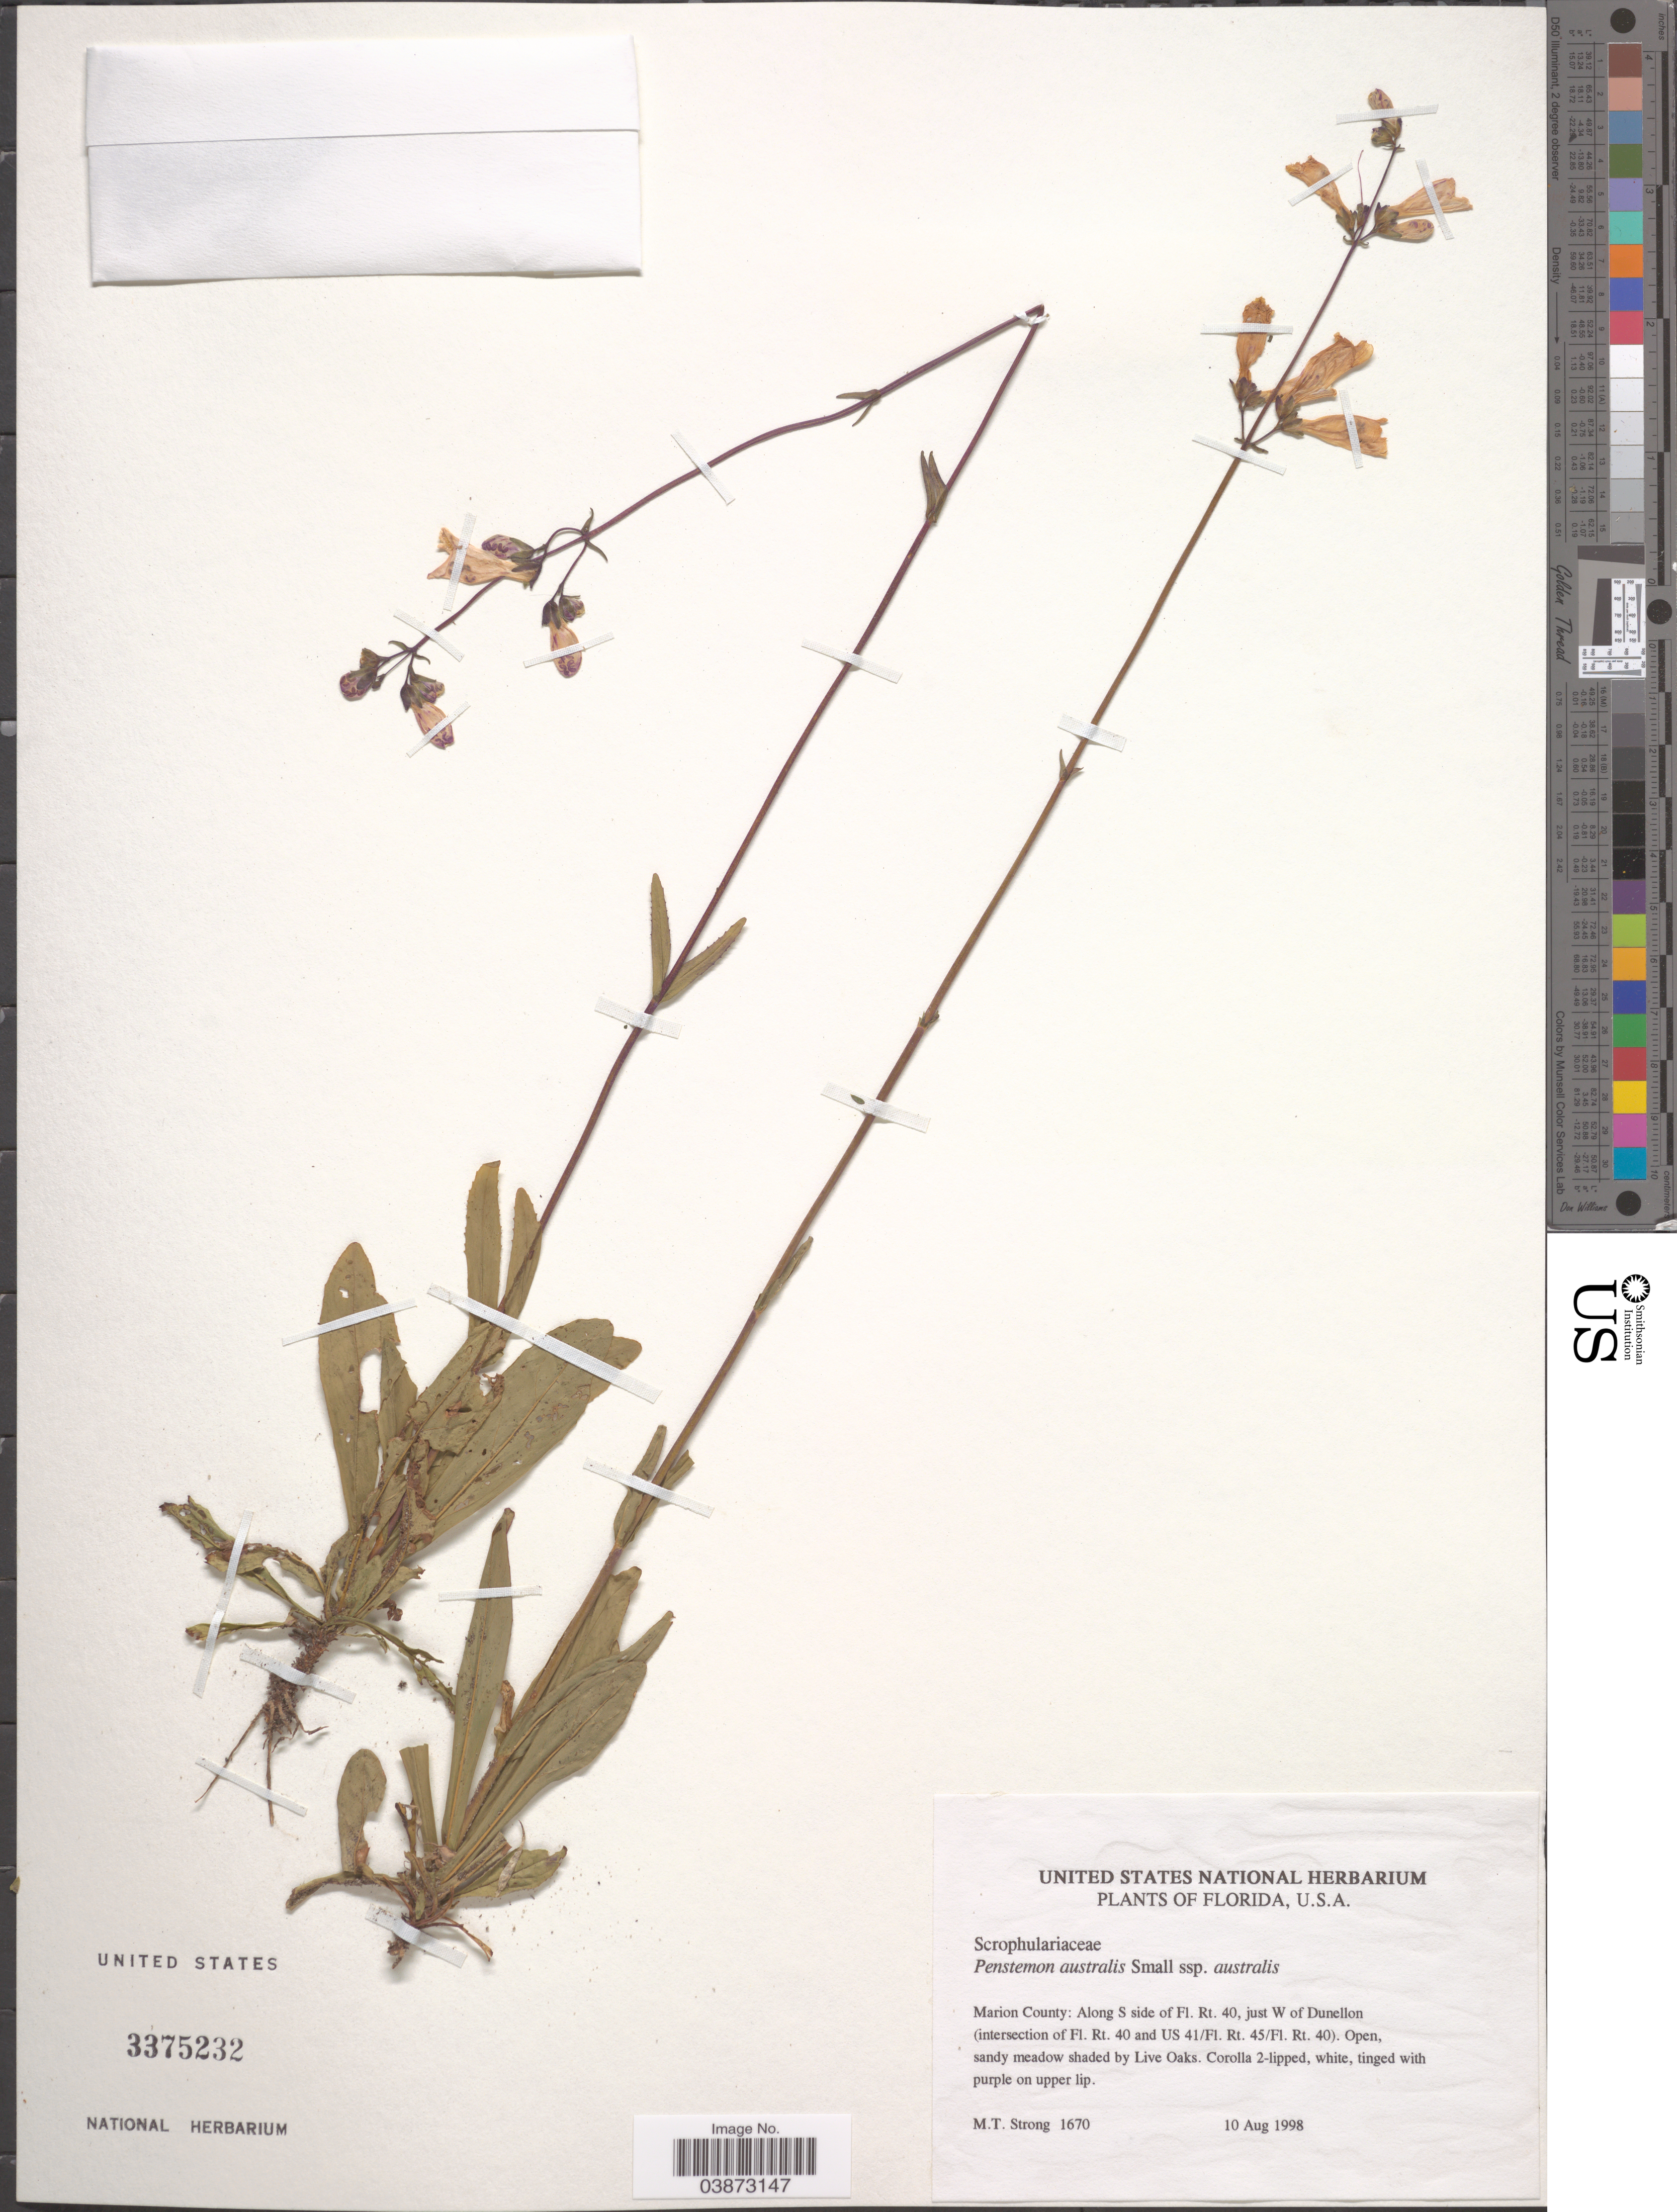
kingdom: Plantae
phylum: Tracheophyta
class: Magnoliopsida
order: Lamiales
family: Plantaginaceae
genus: Penstemon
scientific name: Penstemon australis subsp. australis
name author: Small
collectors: M. T. Strong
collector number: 1670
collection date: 1998-08-10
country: United States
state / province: Florida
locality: Marion County: Along S side of Fl. Rt. 40, just W of Dunellon (intersection of Fl. Rt. 40 and US 41/Fl. Rt. 45/ Fl. Rt. 40).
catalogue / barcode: US 3375232